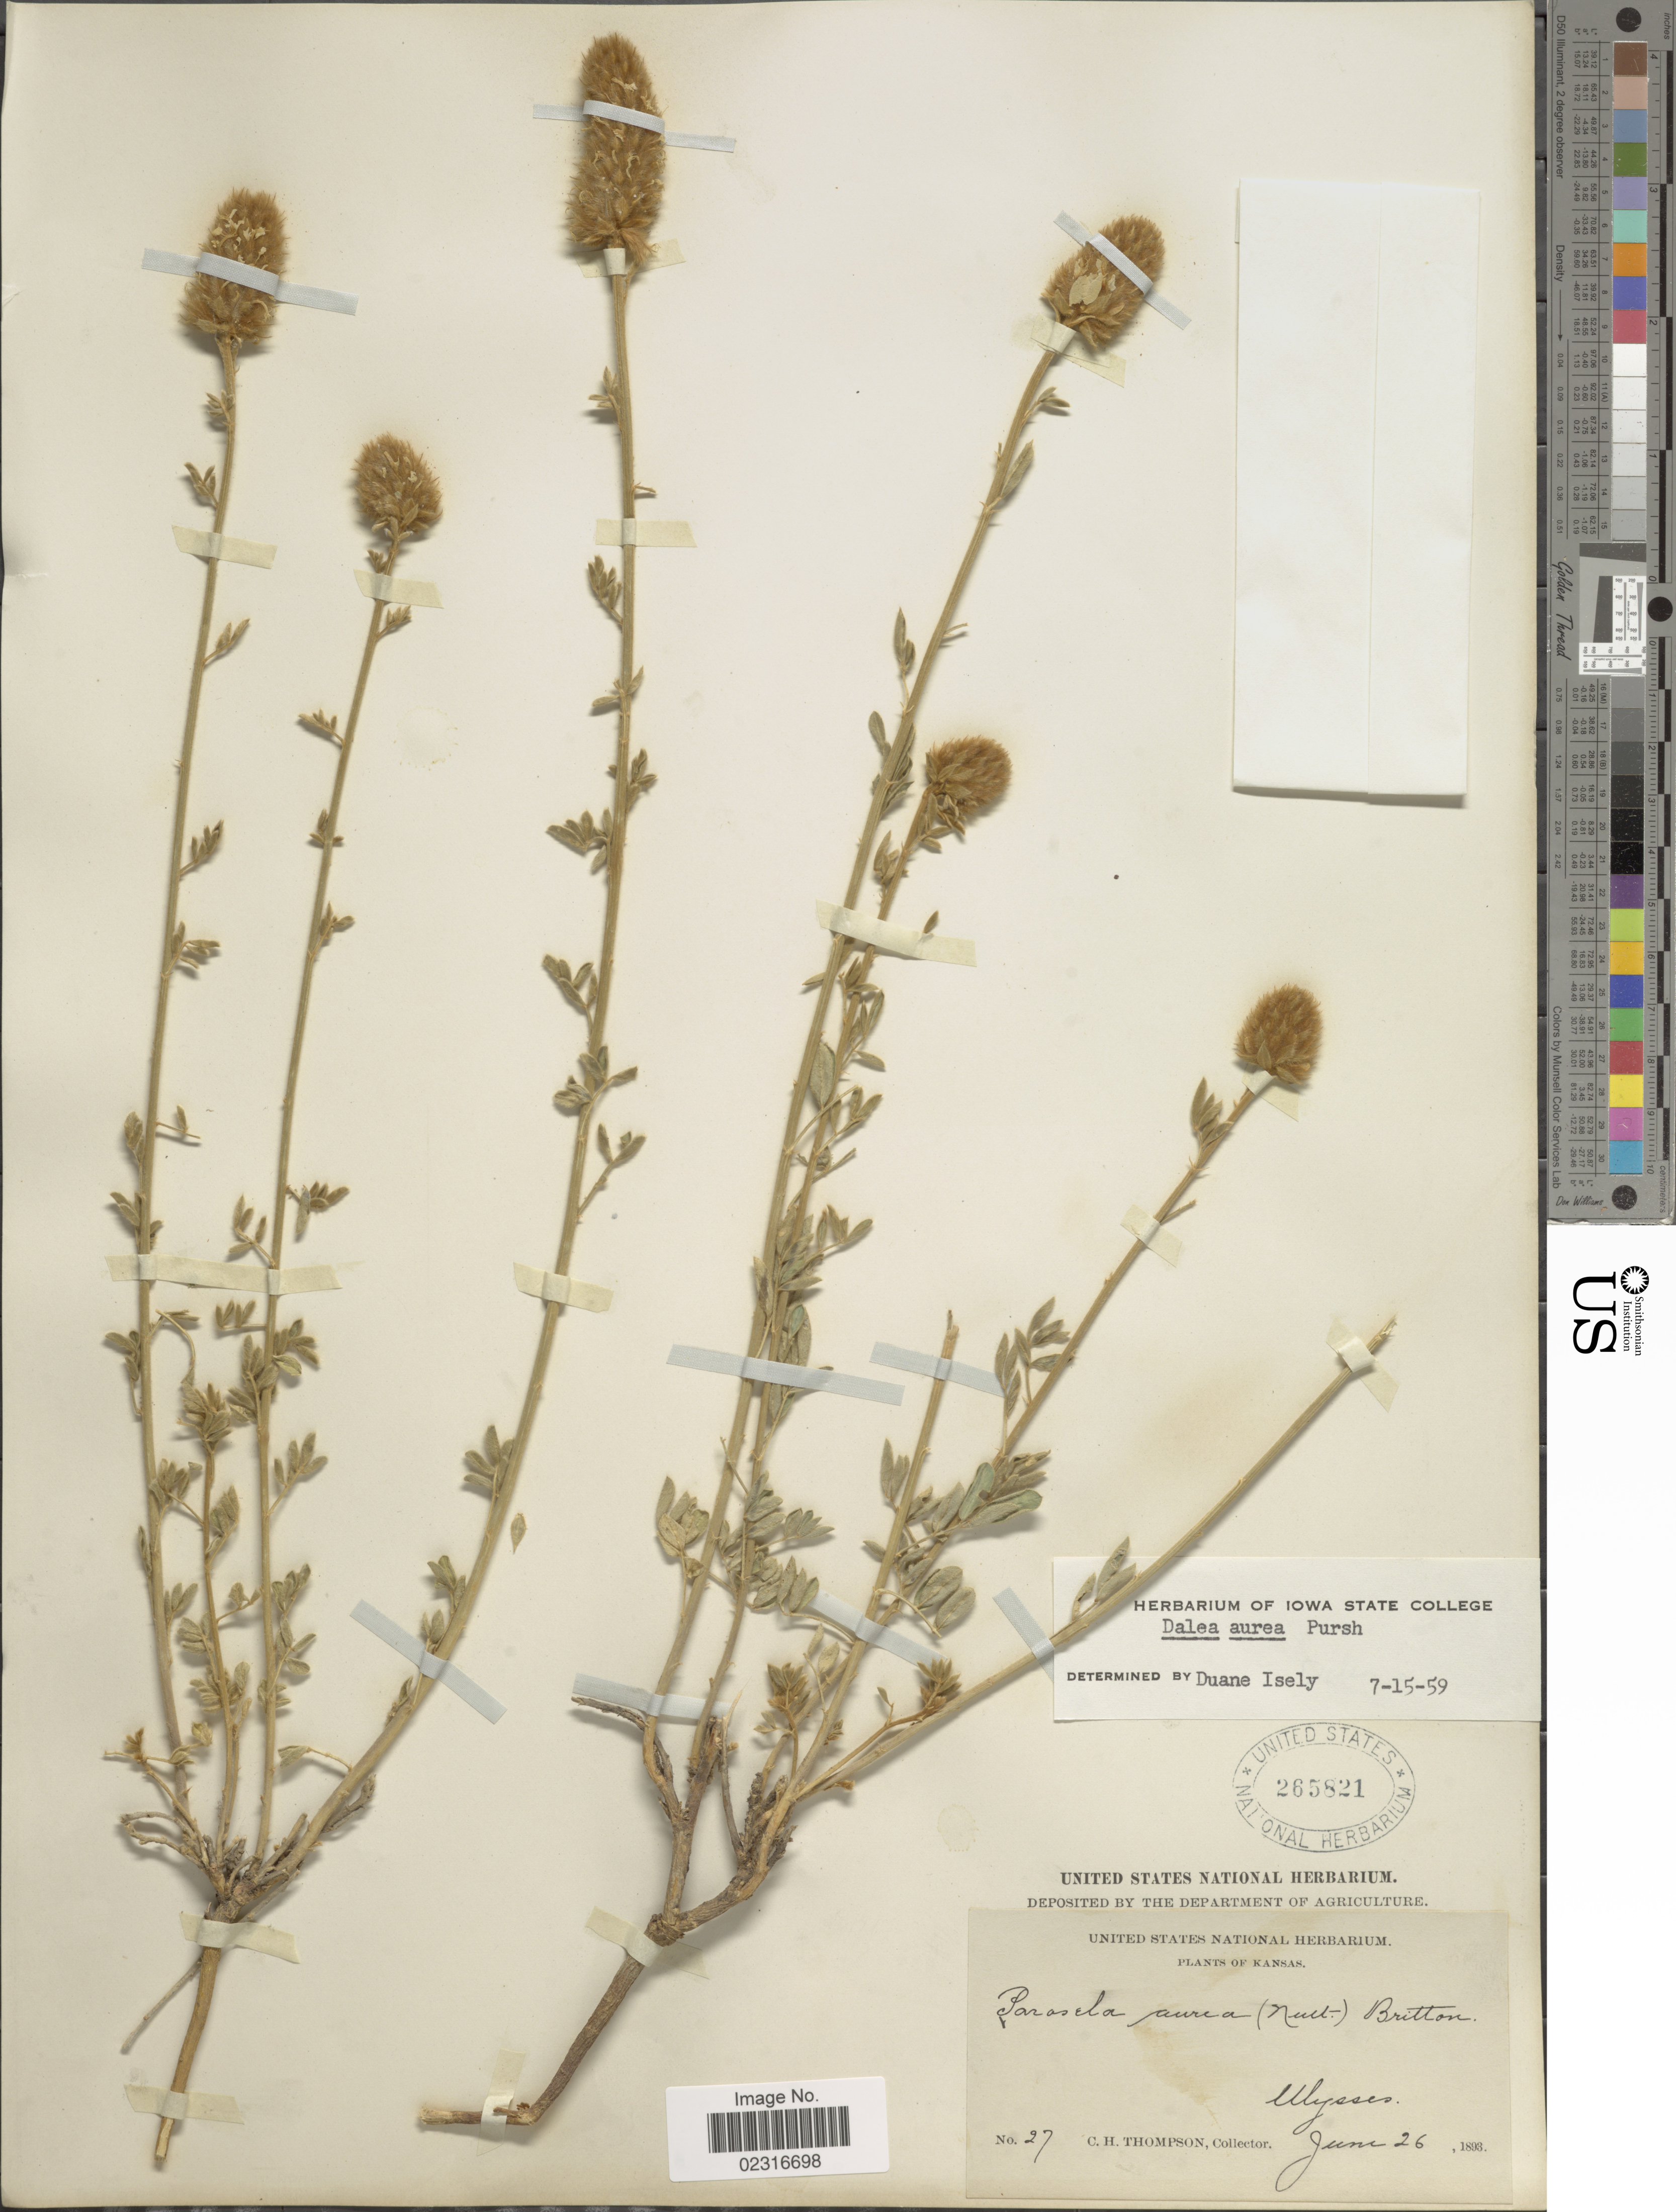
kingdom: Plantae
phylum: Tracheophyta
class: Magnoliopsida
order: Fabales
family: Fabaceae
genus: Dalea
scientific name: Dalea aurea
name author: Nutt. ex Pursh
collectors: C. H. Thompson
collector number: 27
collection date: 1893-06-26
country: United States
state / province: Kansas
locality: Ulysses.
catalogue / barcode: US 265821